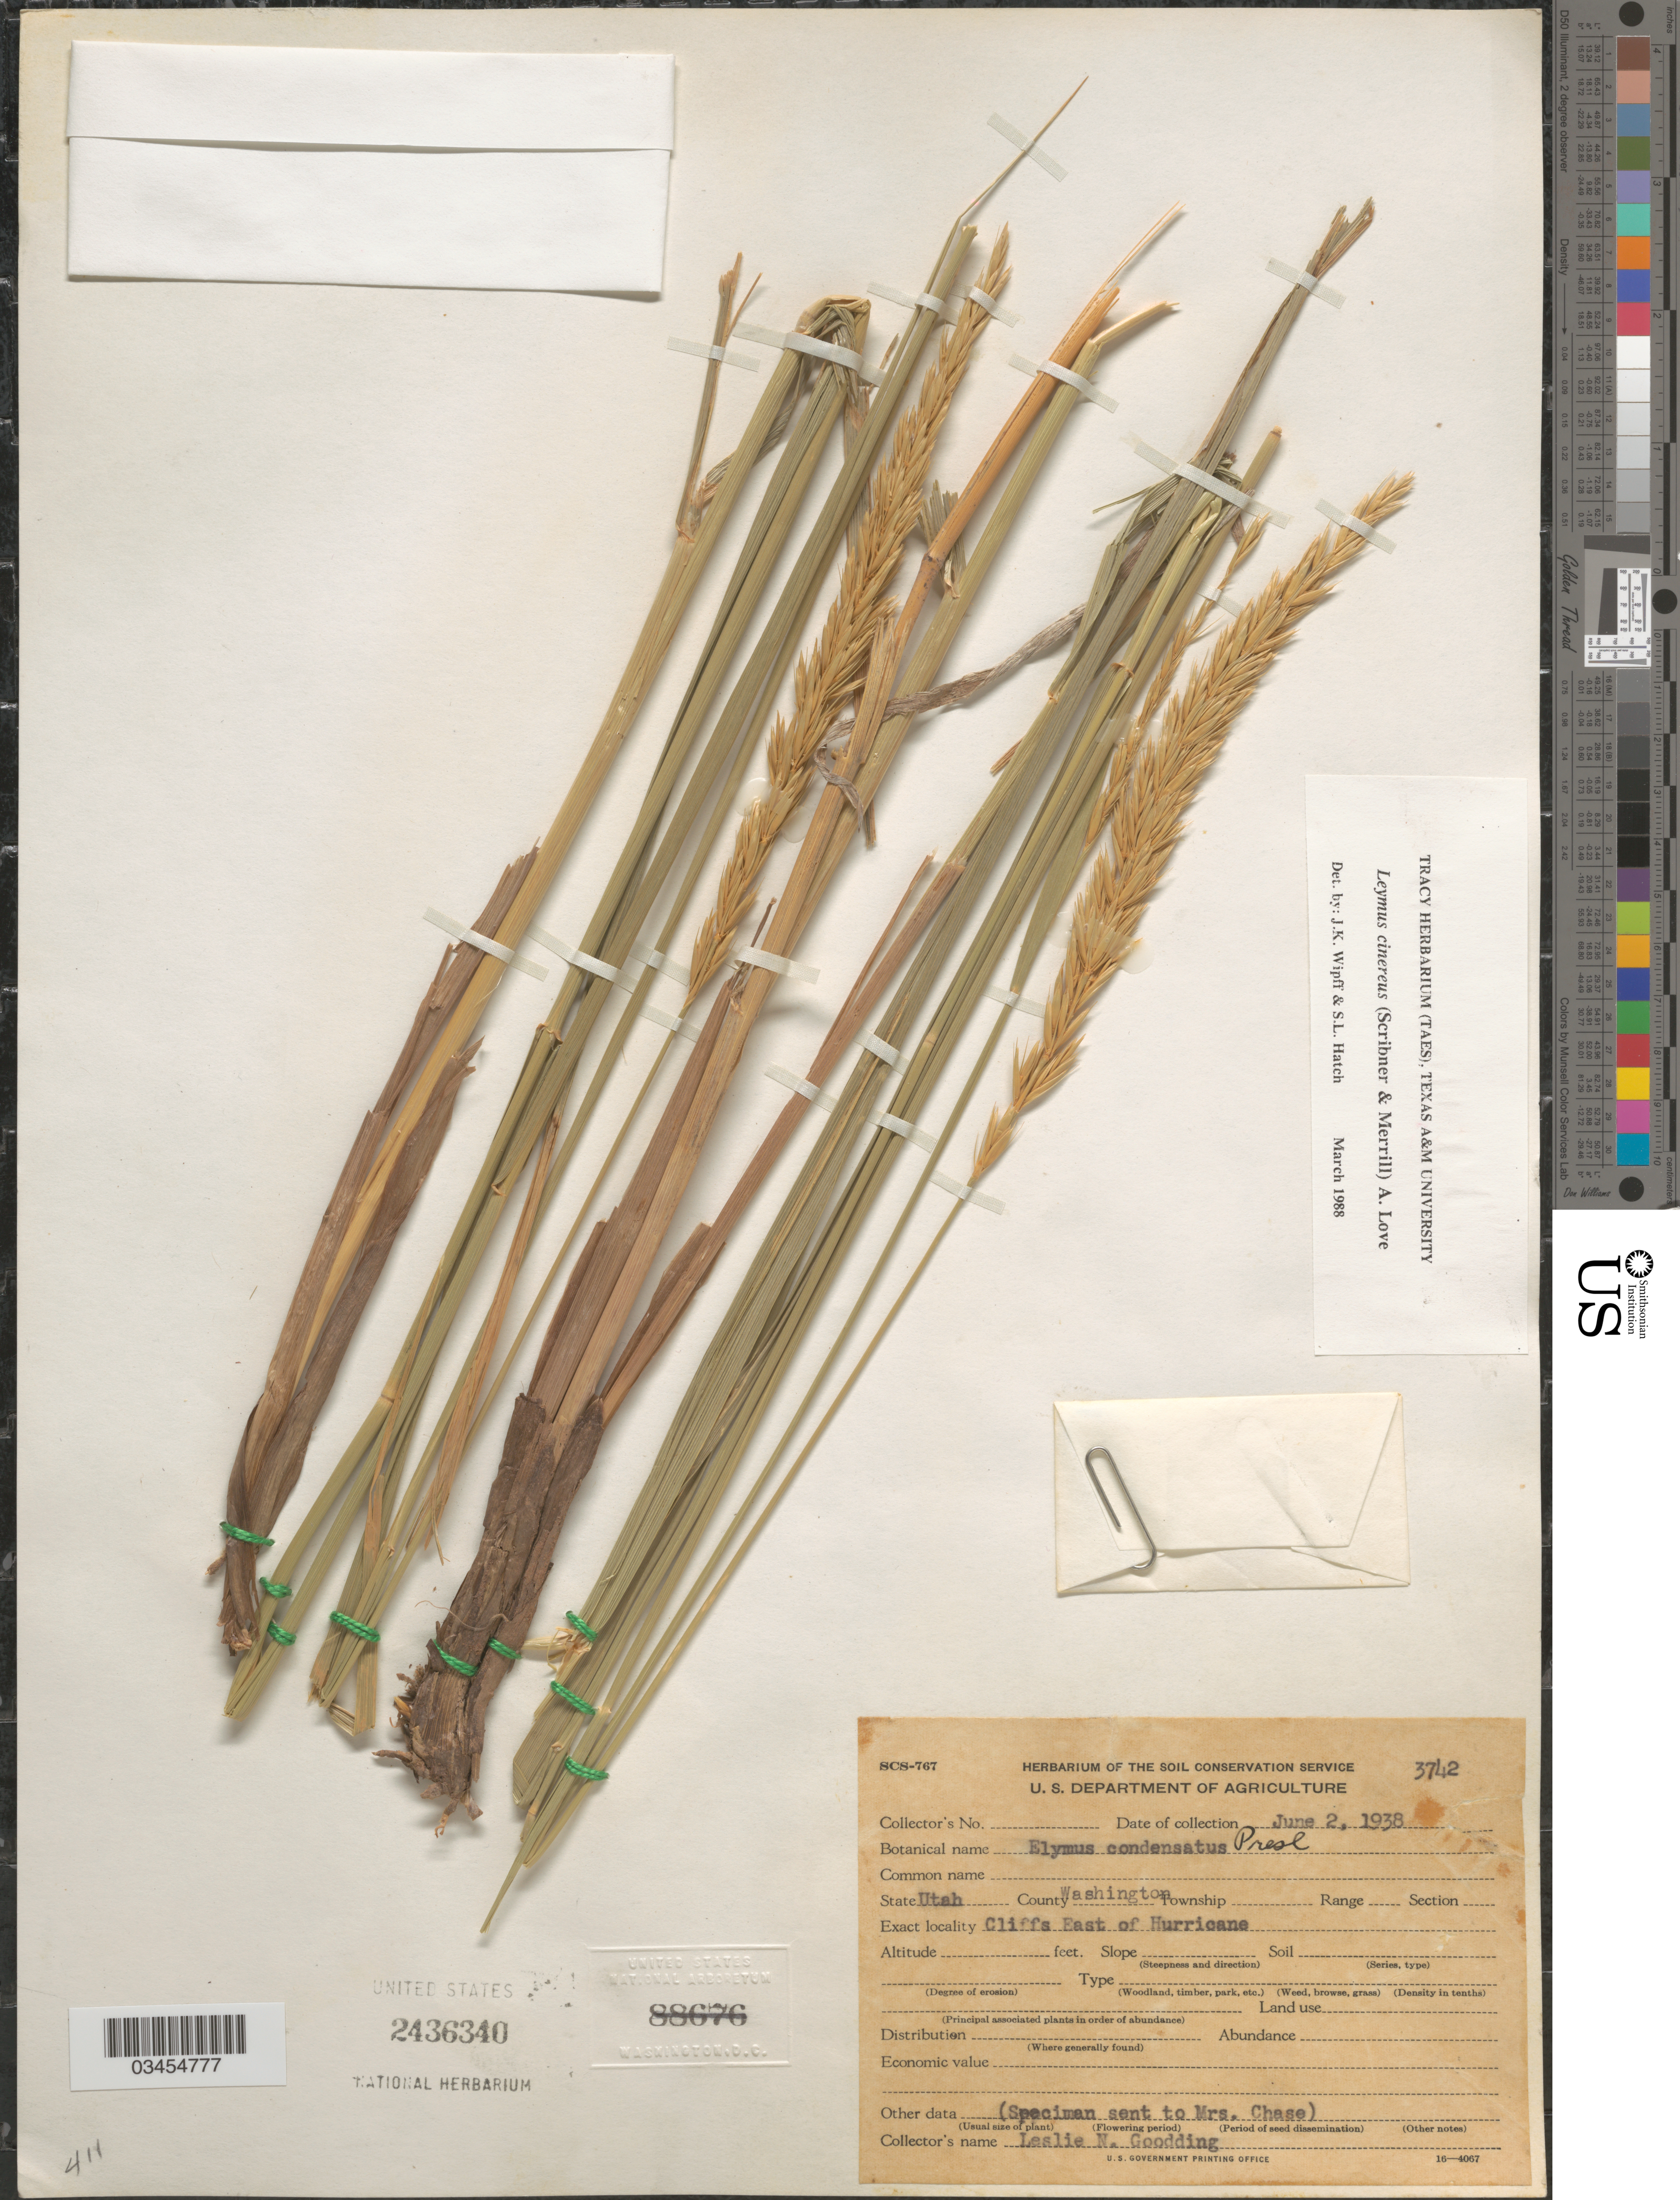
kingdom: Plantae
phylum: Tracheophyta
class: Liliopsida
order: Poales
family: Poaceae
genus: Leymus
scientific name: Leymus cinereus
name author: (Scribn. & Merr.) Á. Löve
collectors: L. N. Goodding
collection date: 1938-06-02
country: United States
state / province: Utah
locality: County Washington. Cliffs East of Hurricane.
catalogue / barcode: US 2436340